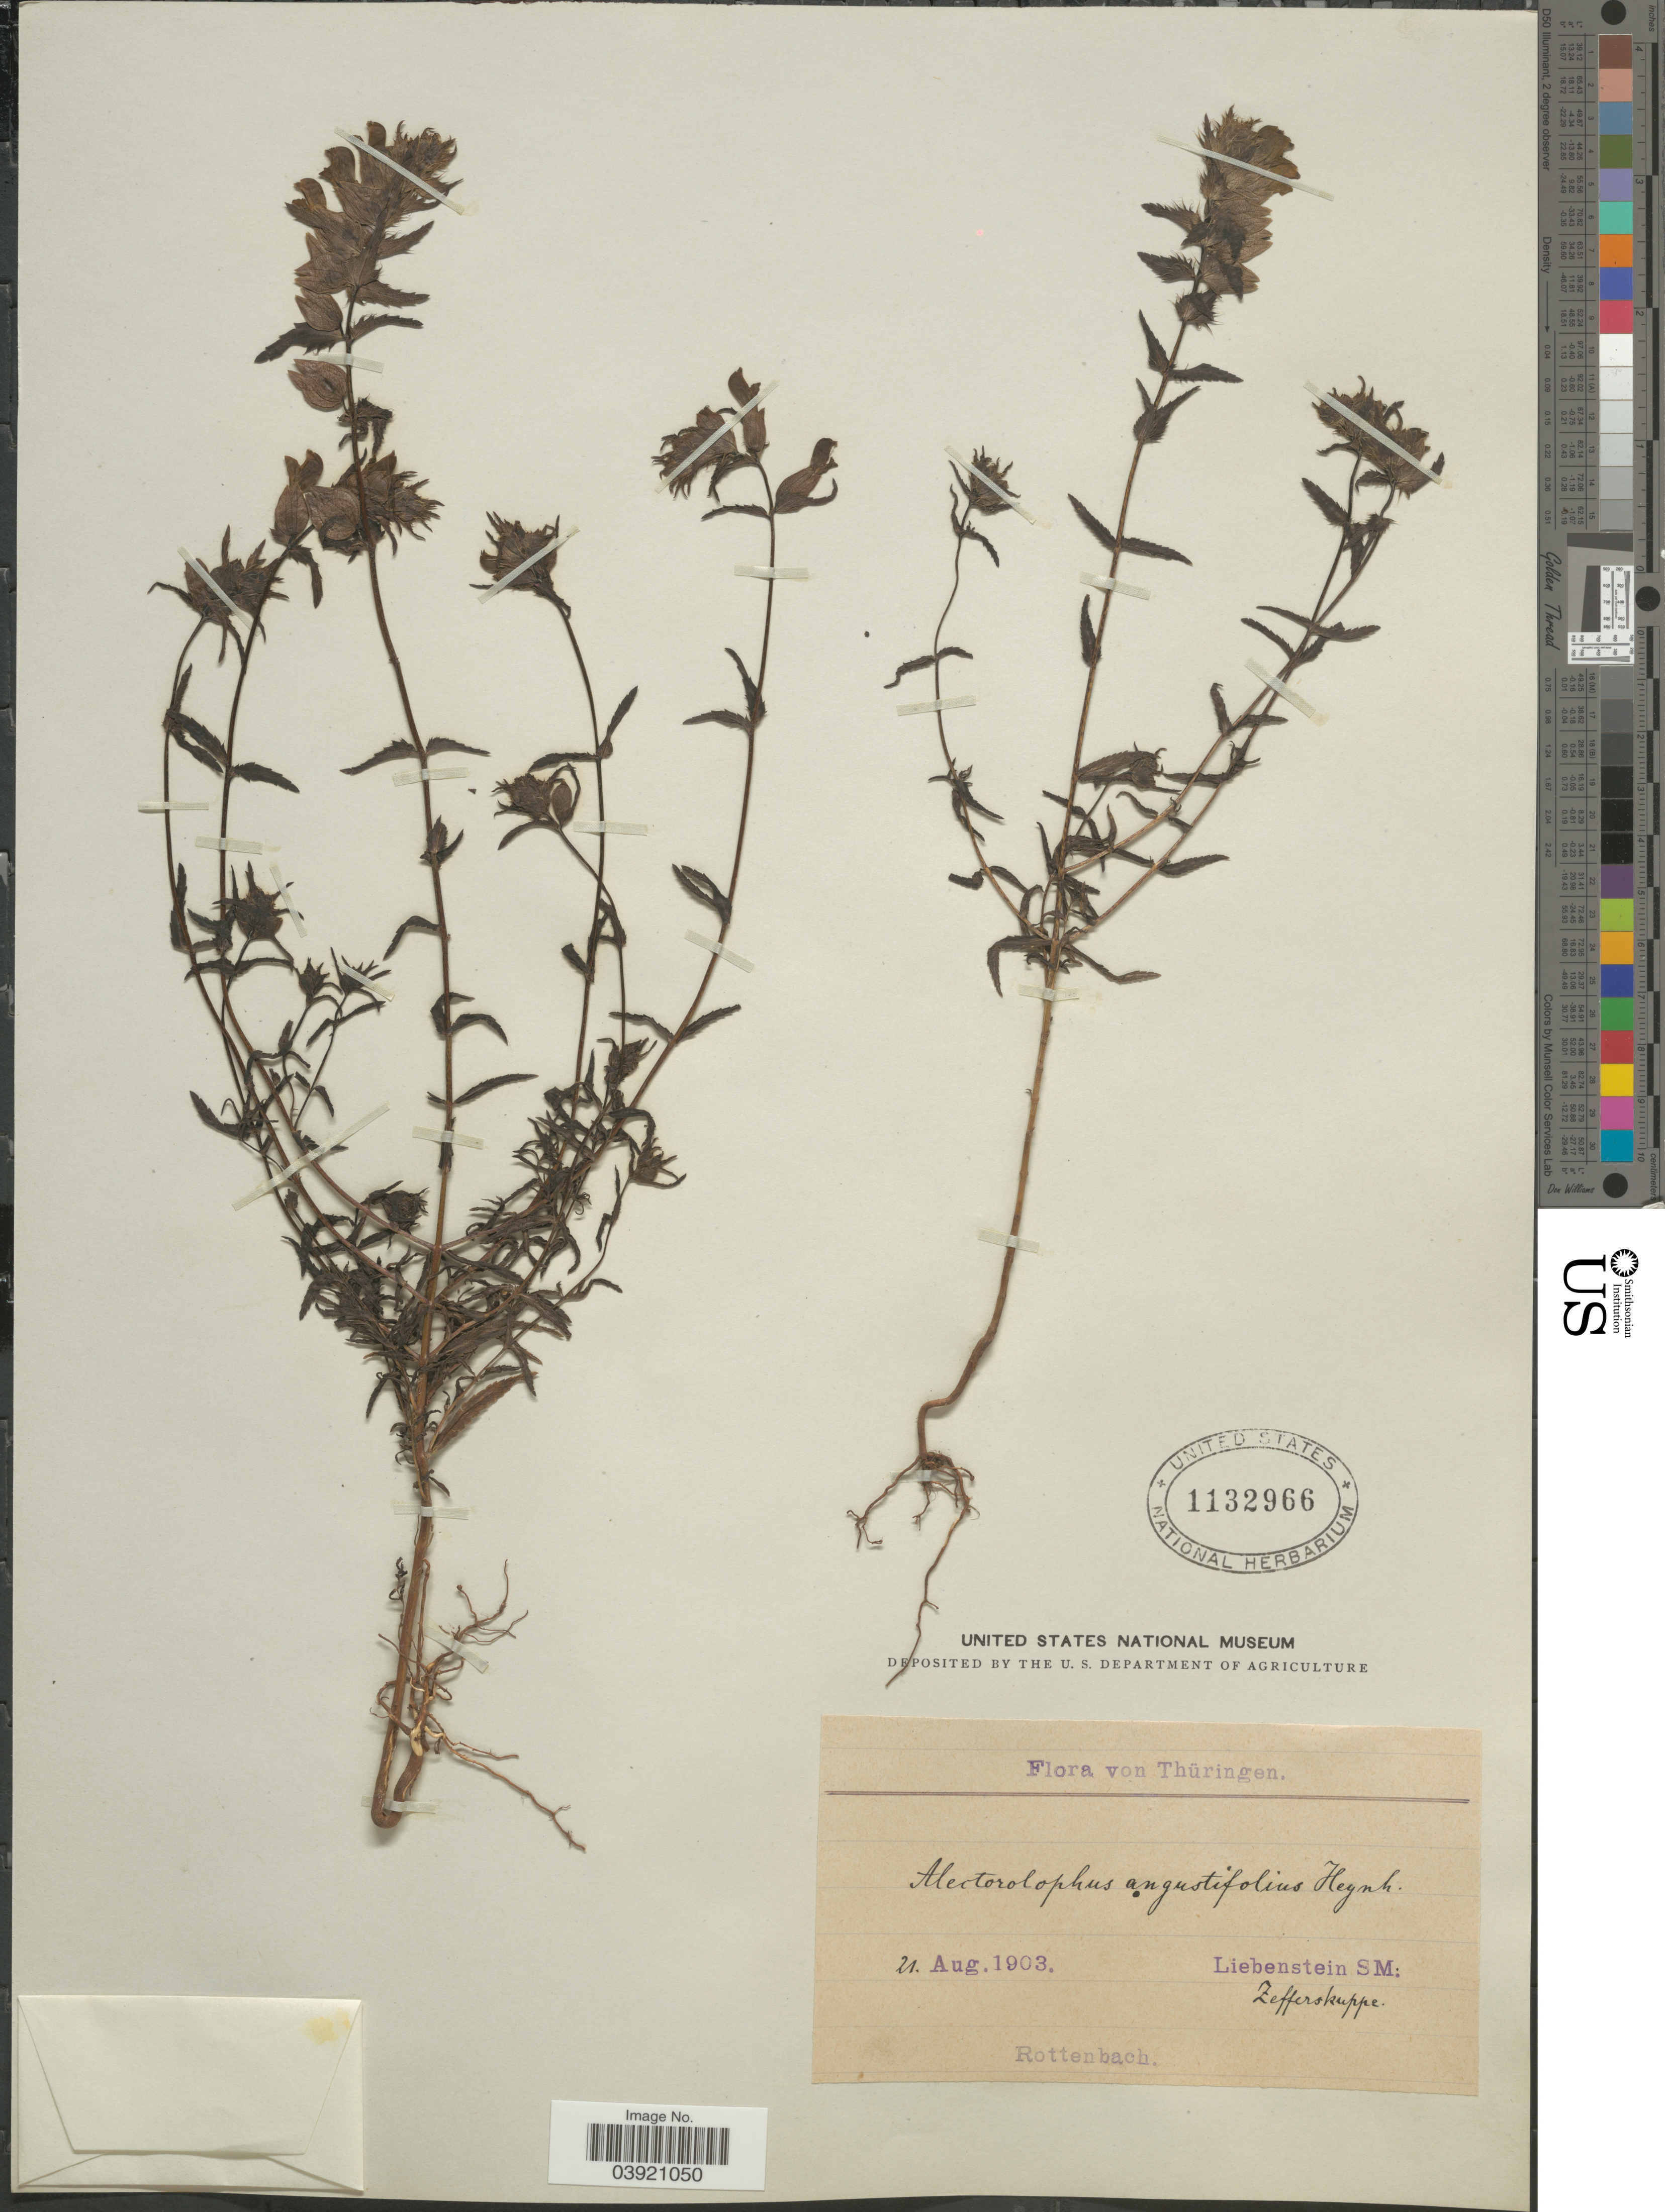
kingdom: Plantae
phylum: Tracheophyta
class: Magnoliopsida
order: Lamiales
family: Orobanchaceae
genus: Rhinanthus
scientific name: Rhinanthus angustifolius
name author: C.C. Gmel.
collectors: Rottenbach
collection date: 1903-08-21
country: Germany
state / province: Thuringia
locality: Liebenstein SM: Zefferskuppe.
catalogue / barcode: US 1132966